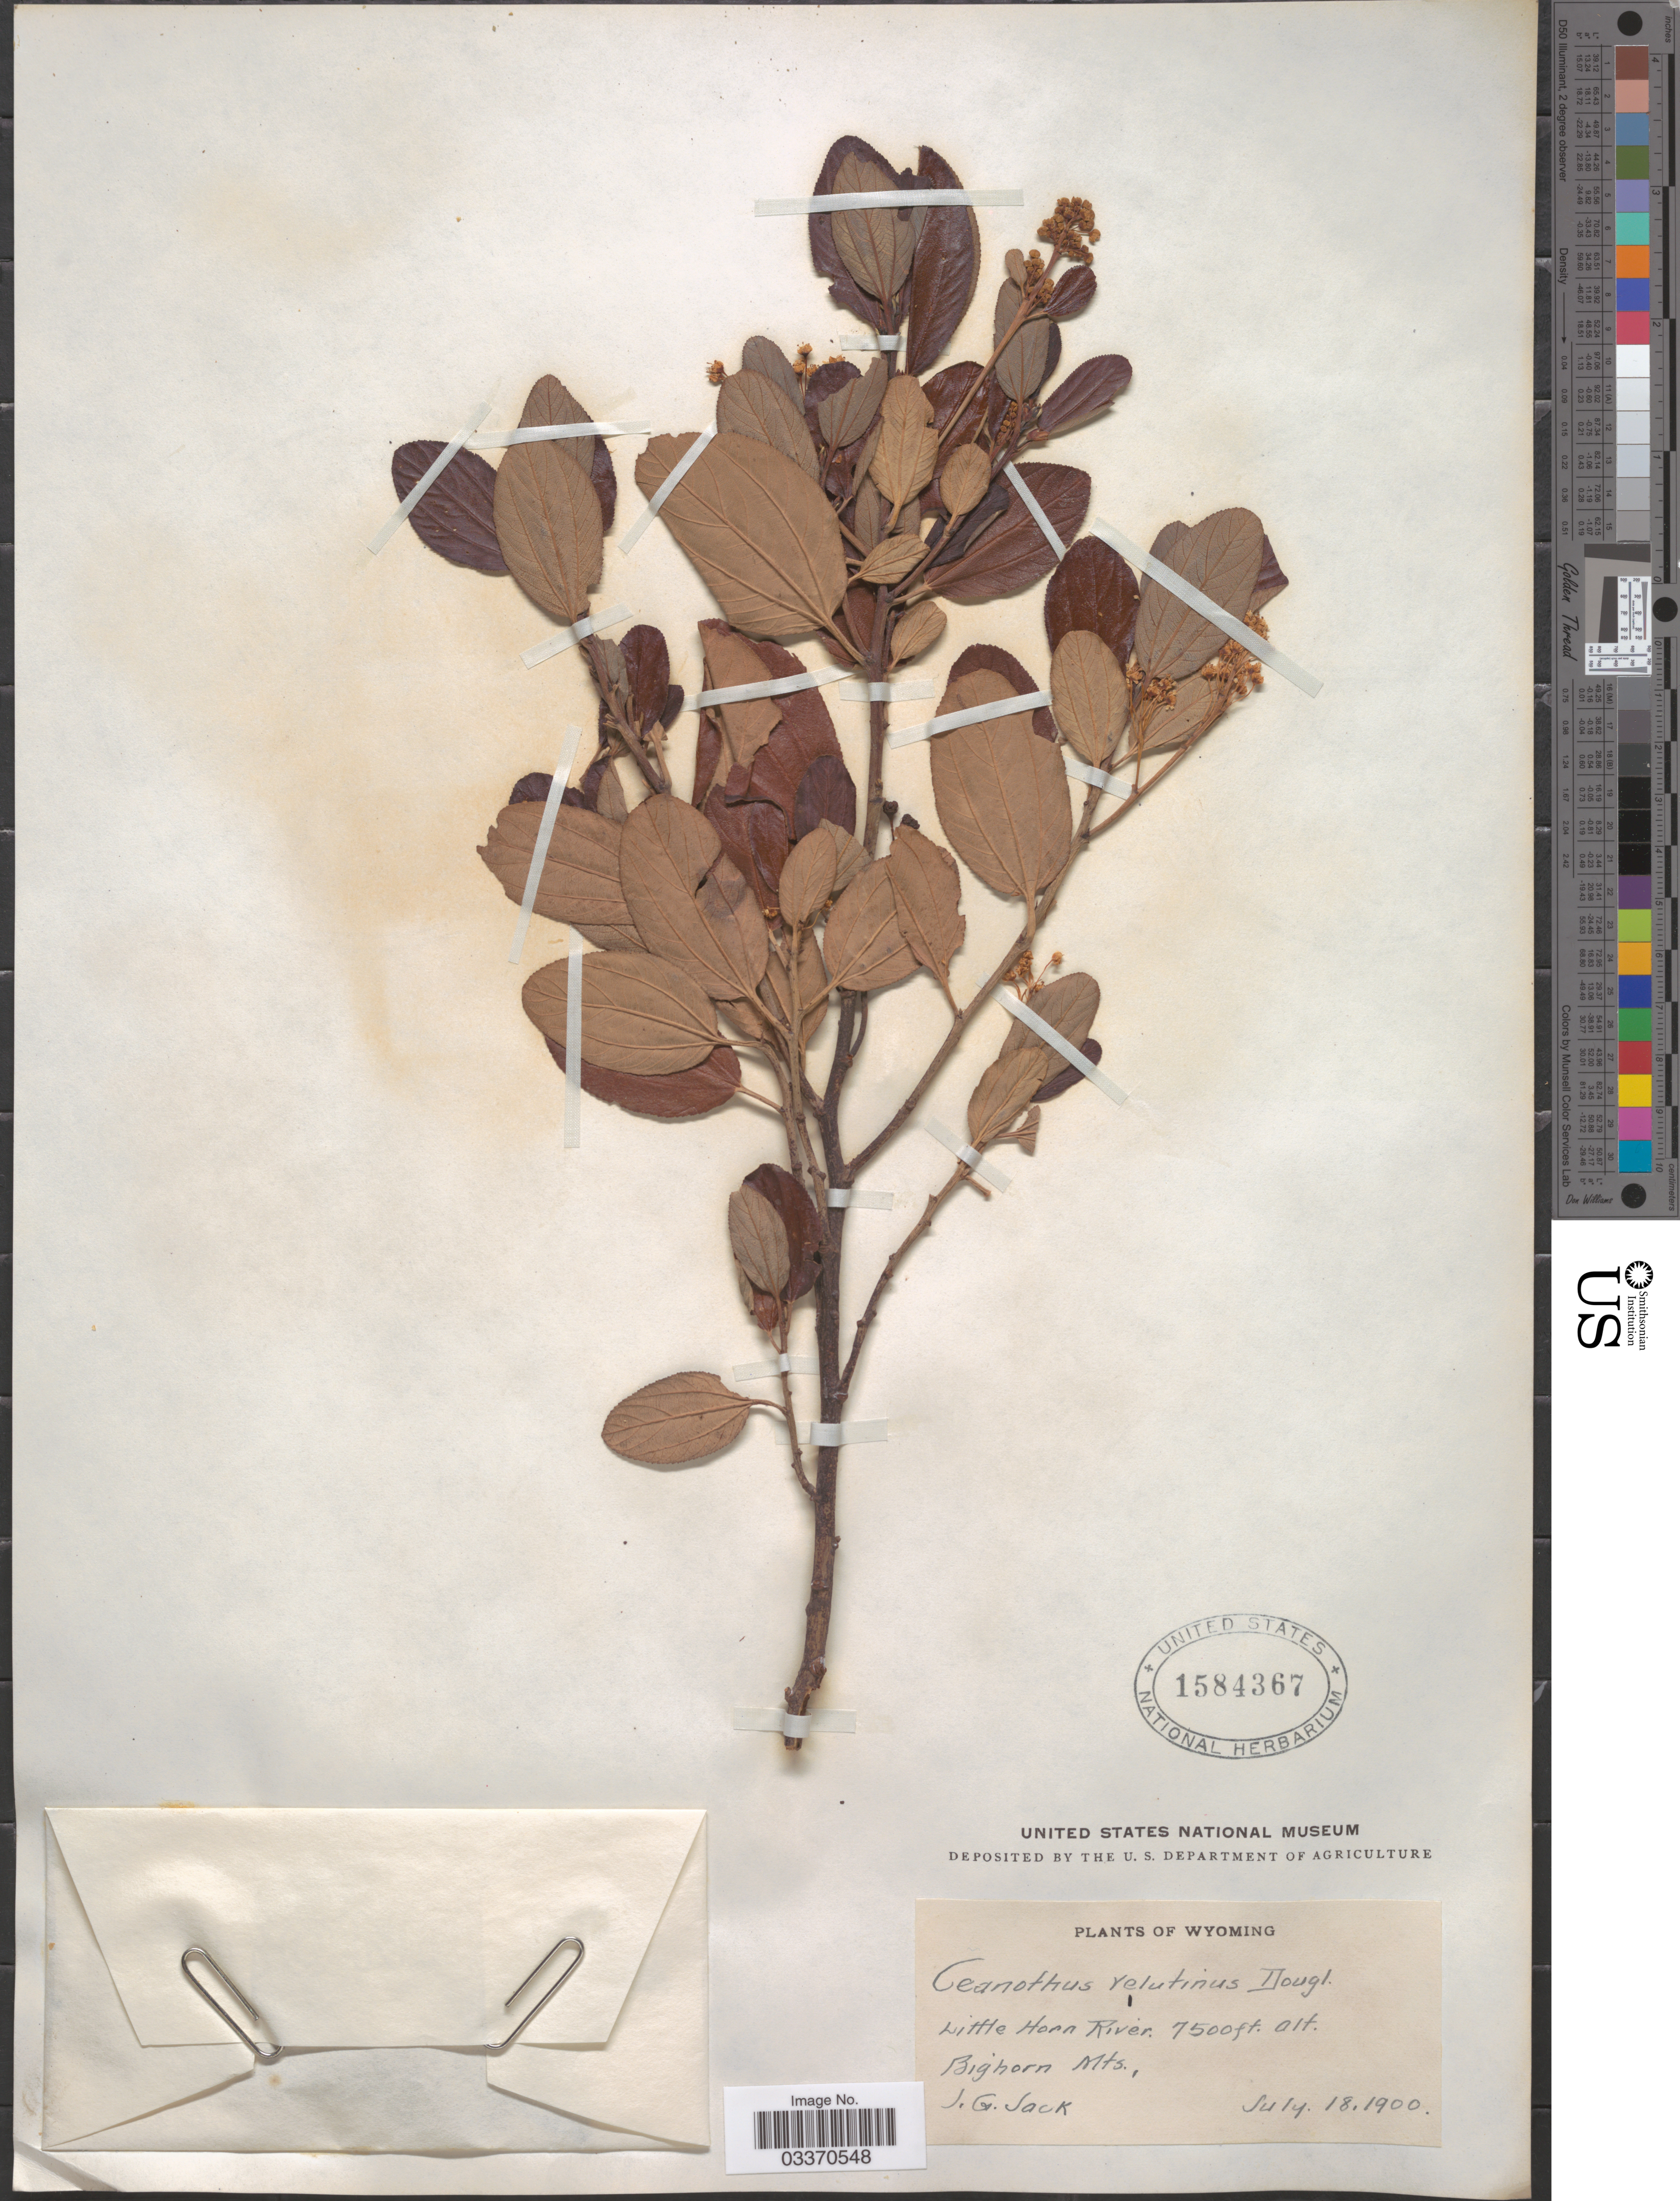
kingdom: Plantae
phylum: Tracheophyta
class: Magnoliopsida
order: Rosales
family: Rhamnaceae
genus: Ceanothus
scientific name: Ceanothus velutinus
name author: Douglas ex Hook.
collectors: J. G. Jack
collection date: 1900-07-18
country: United States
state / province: Wyoming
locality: Little Horn River. Bighorn Mts.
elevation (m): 2286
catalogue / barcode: US 1584367